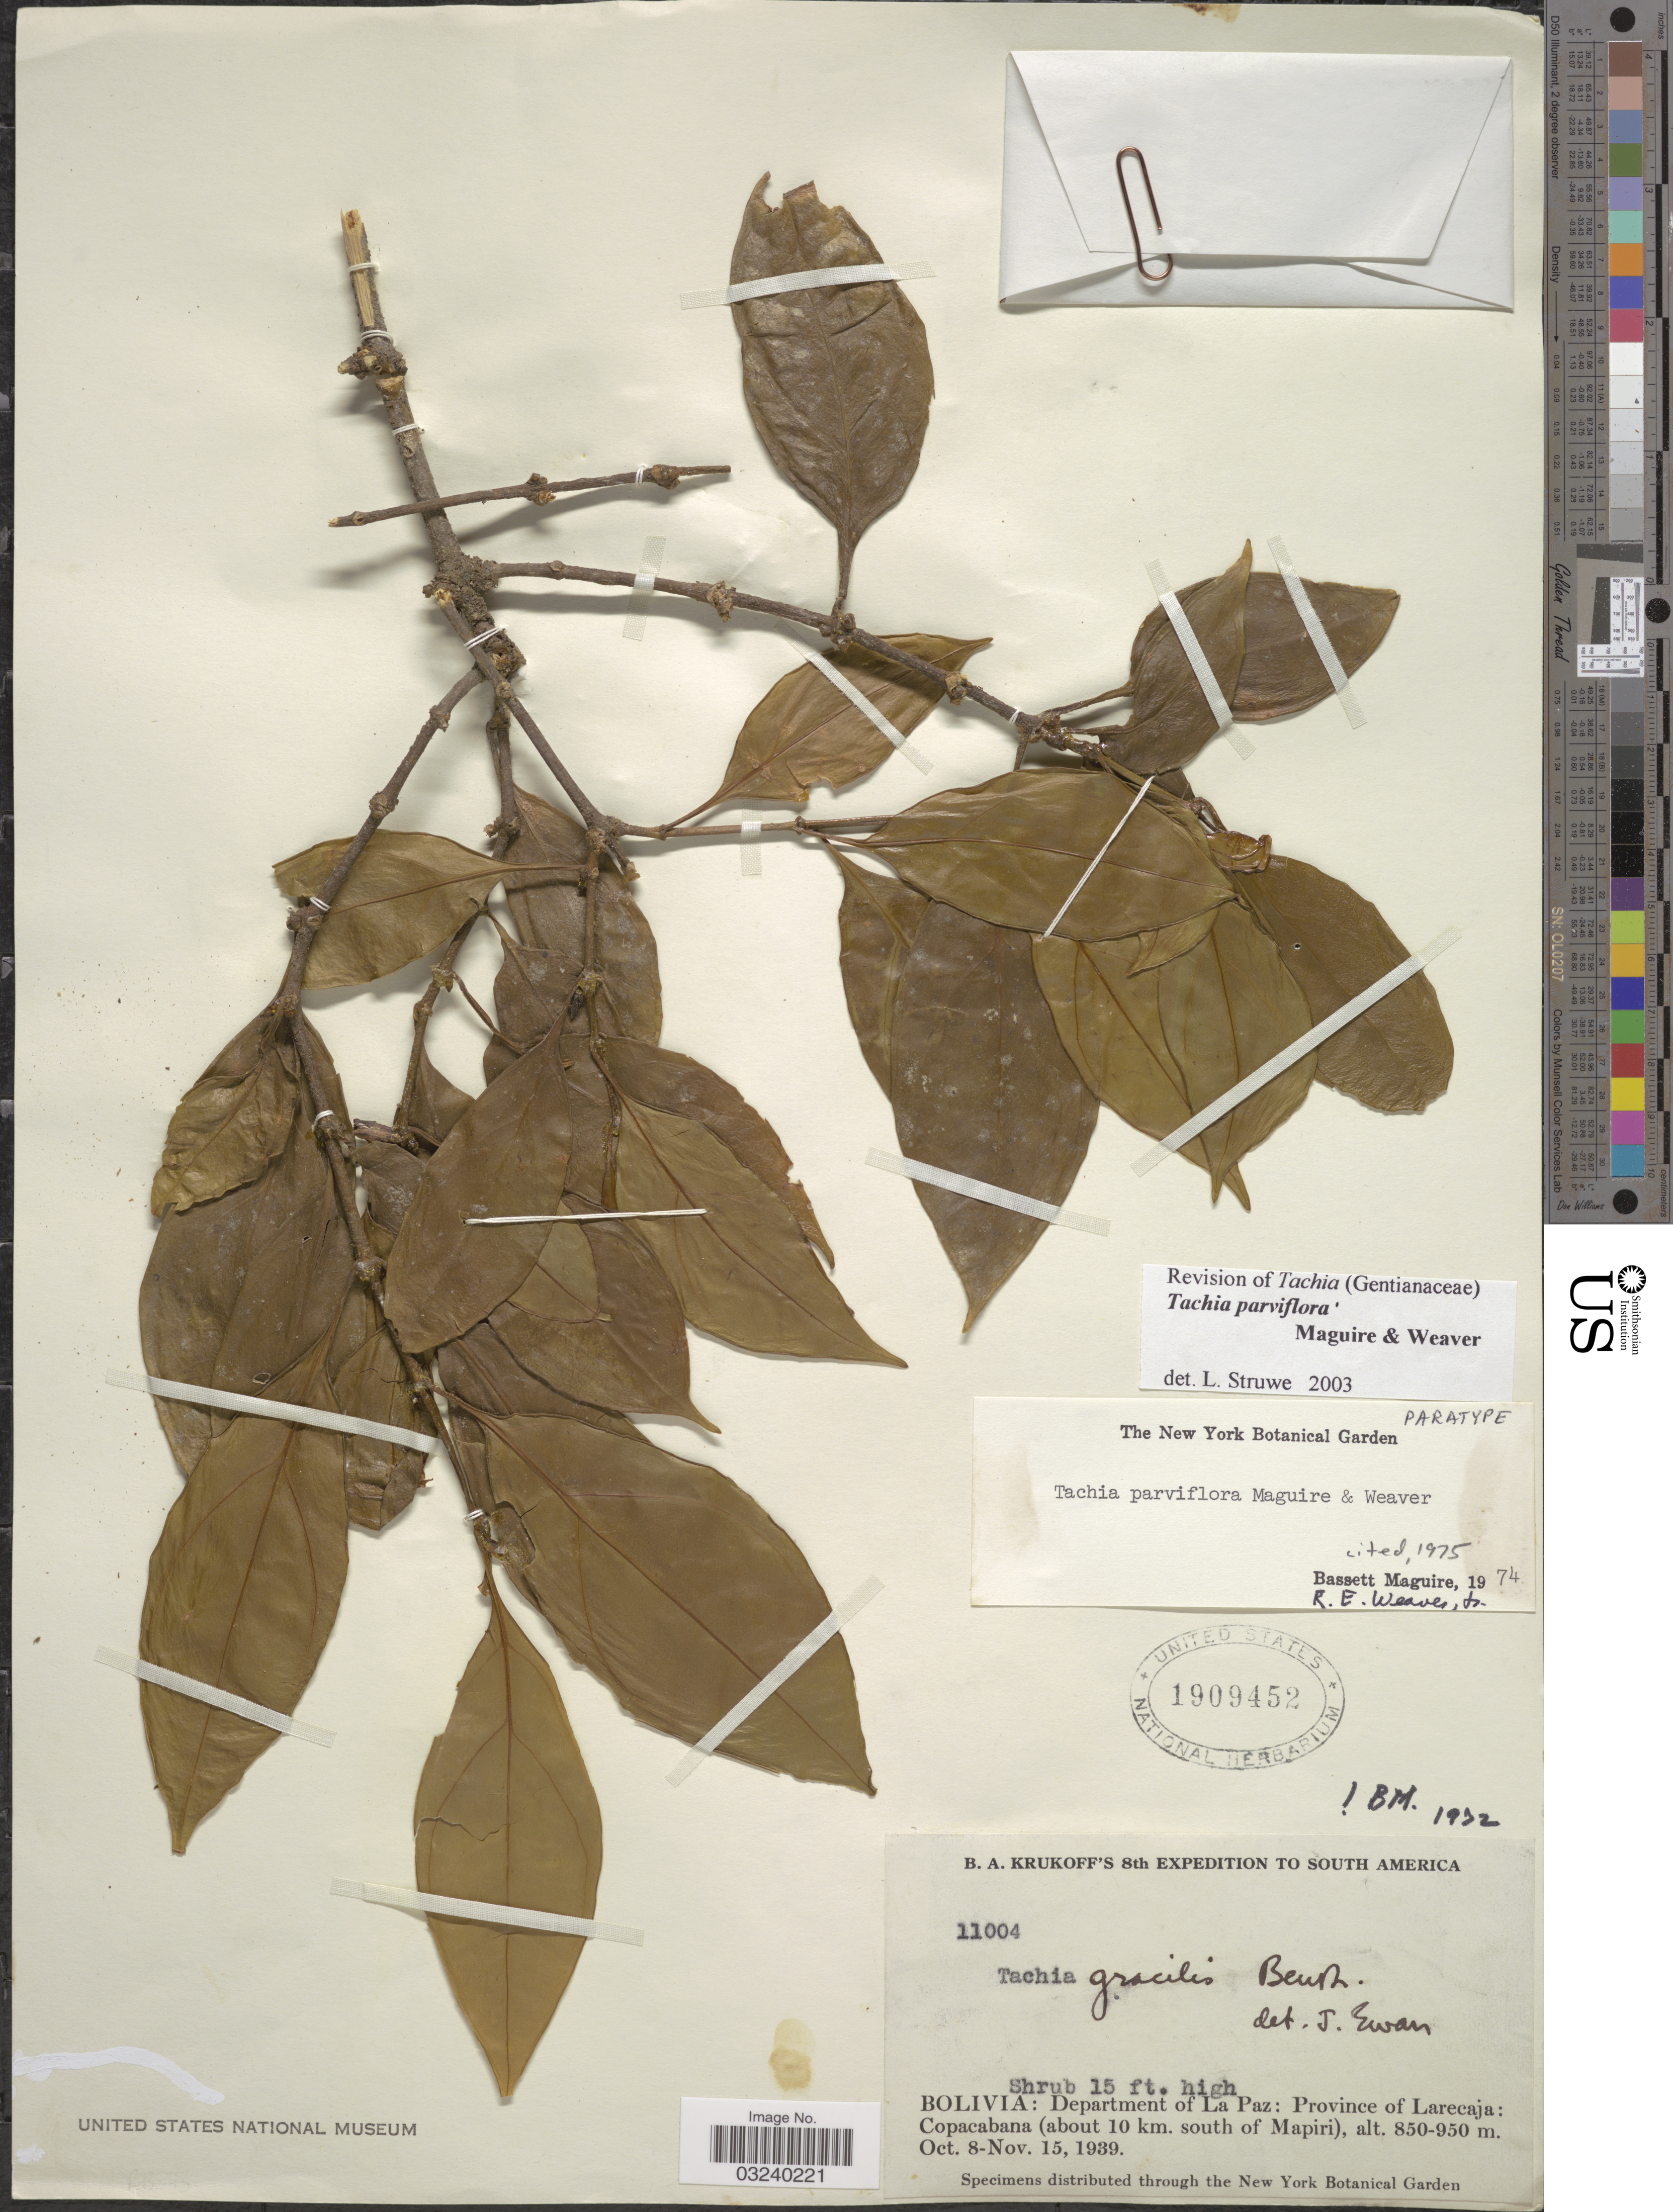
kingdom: Plantae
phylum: Tracheophyta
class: Magnoliopsida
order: Gentianales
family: Gentianaceae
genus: Tachia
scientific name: Tachia parviflora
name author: Maguire & Weaver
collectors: B. A. Krukoff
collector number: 11004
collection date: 1939-10-08/1939-11-15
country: Bolivia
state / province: La Paz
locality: Department of La Paz: Province of Larecaja: Copacabana (about 10 km. south of Mapiri).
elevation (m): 850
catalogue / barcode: US 1909452